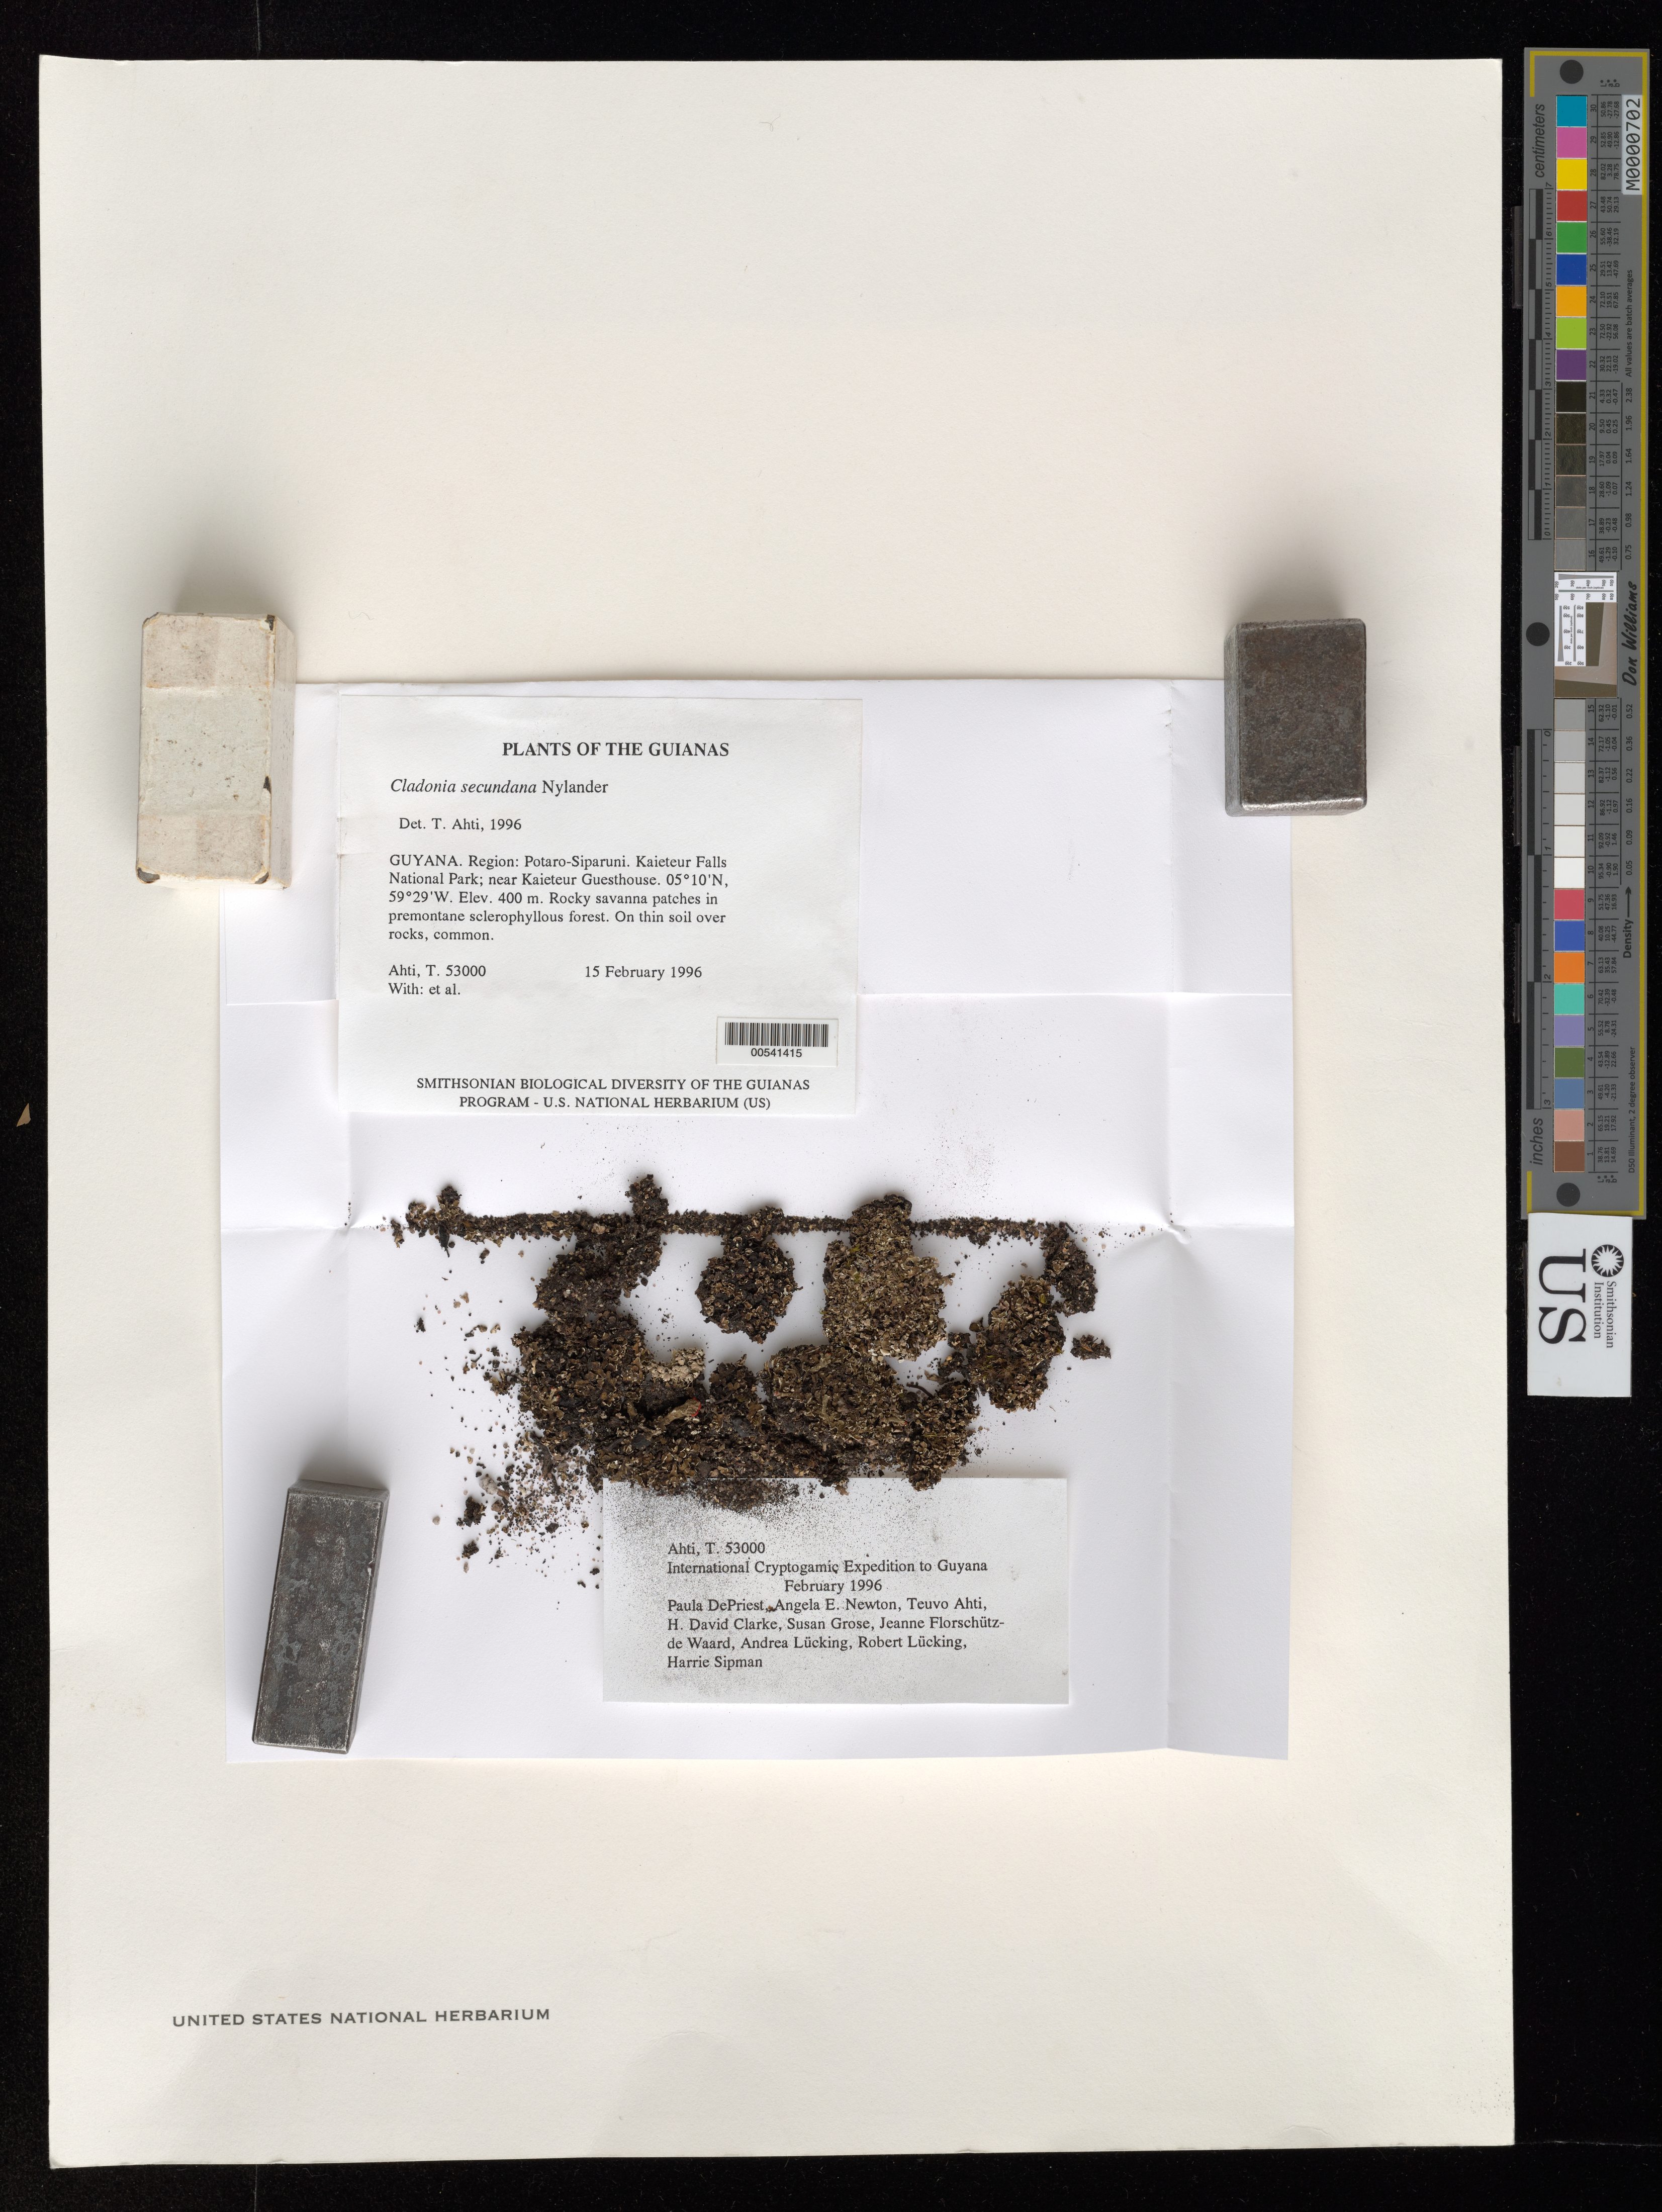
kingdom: Fungi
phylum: Ascomycota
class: Lecanoromycetes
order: Lecanorales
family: Cladoniaceae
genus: Cladonia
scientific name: Cladonia secundana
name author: Nyl.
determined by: Ahti, Teuvo T.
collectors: T. T. Ahti et al.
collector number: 53000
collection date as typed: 15 February 1996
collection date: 1996-02-15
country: Guyana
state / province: Potaro-Siparuni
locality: Kaieteur Falls National Park; near Kaieteur Guesthouse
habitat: Rocky savanna patches in premontane sclerophyllous forest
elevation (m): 400